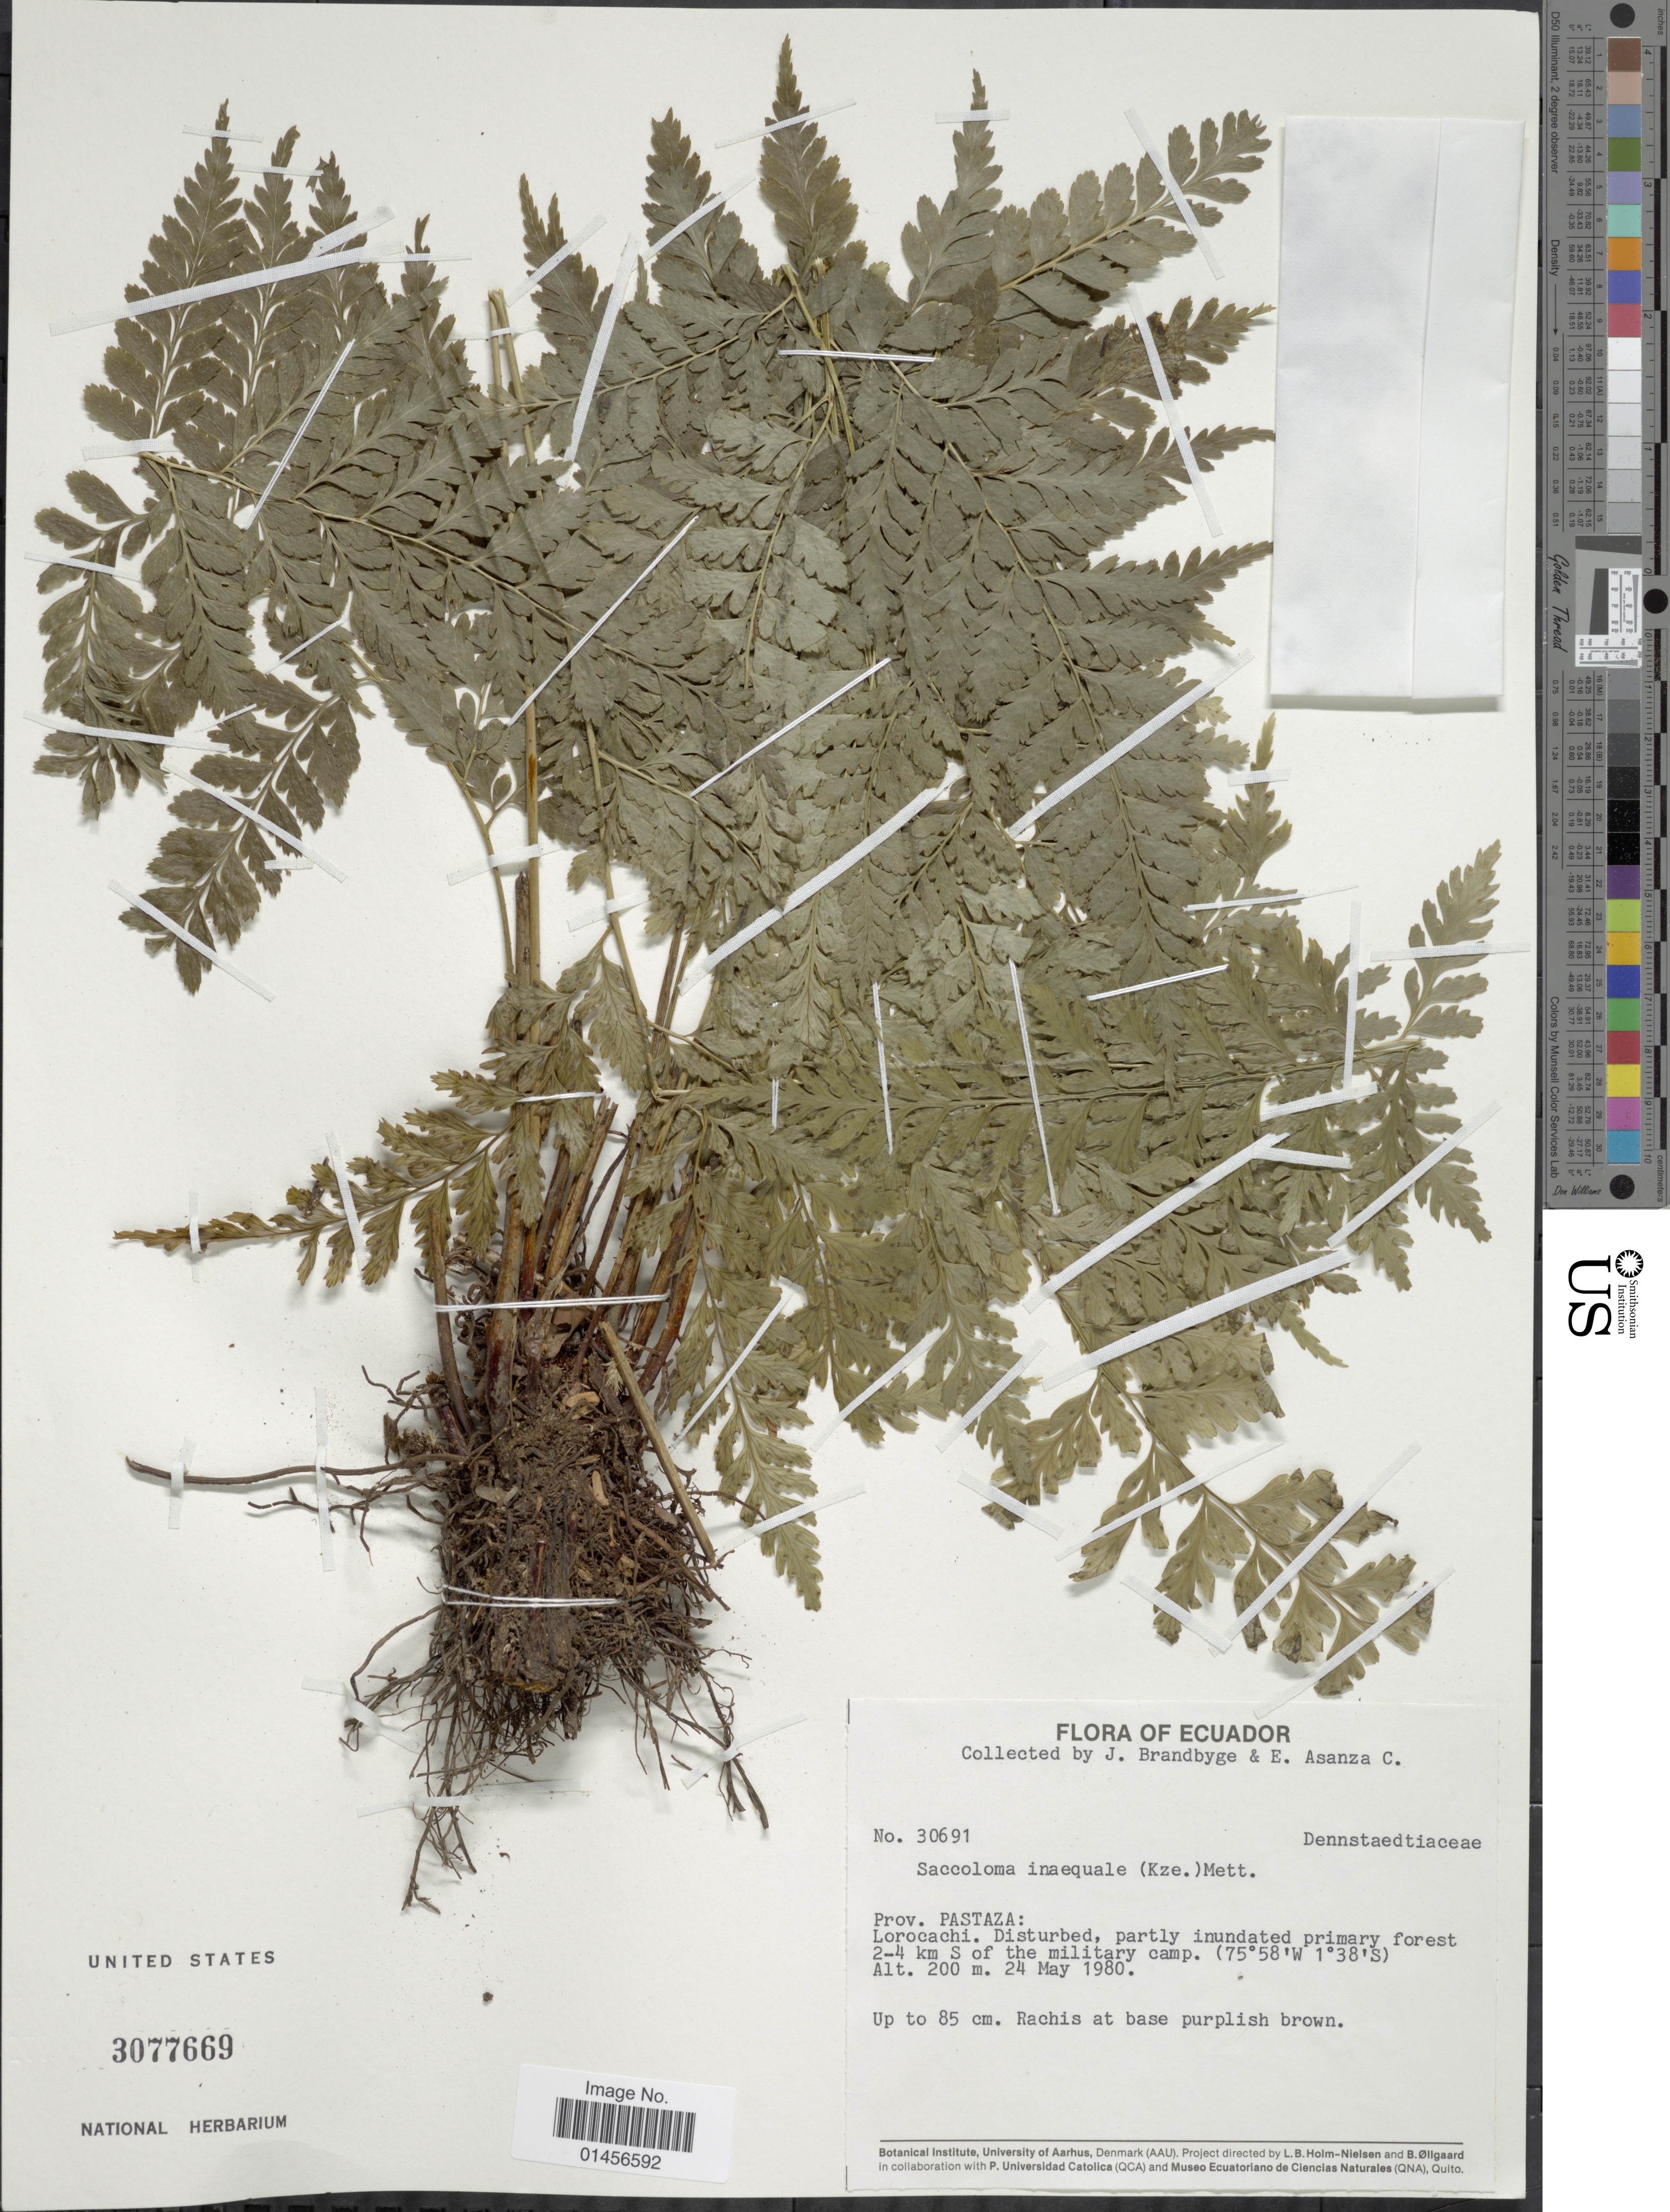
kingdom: Plantae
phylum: Tracheophyta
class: Polypodiopsida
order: Polypodiales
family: Saccolomataceae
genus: Saccoloma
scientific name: Saccoloma inaequale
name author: (Kunze) Mett.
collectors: J. Brandbyge & E. Asanza C.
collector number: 30691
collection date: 1980-05-24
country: Ecuador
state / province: Pastaza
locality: Lorocachi, Disturbed, partly inundated primary forest 2-4 km S of the military camp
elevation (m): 200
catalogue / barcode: US 3077669